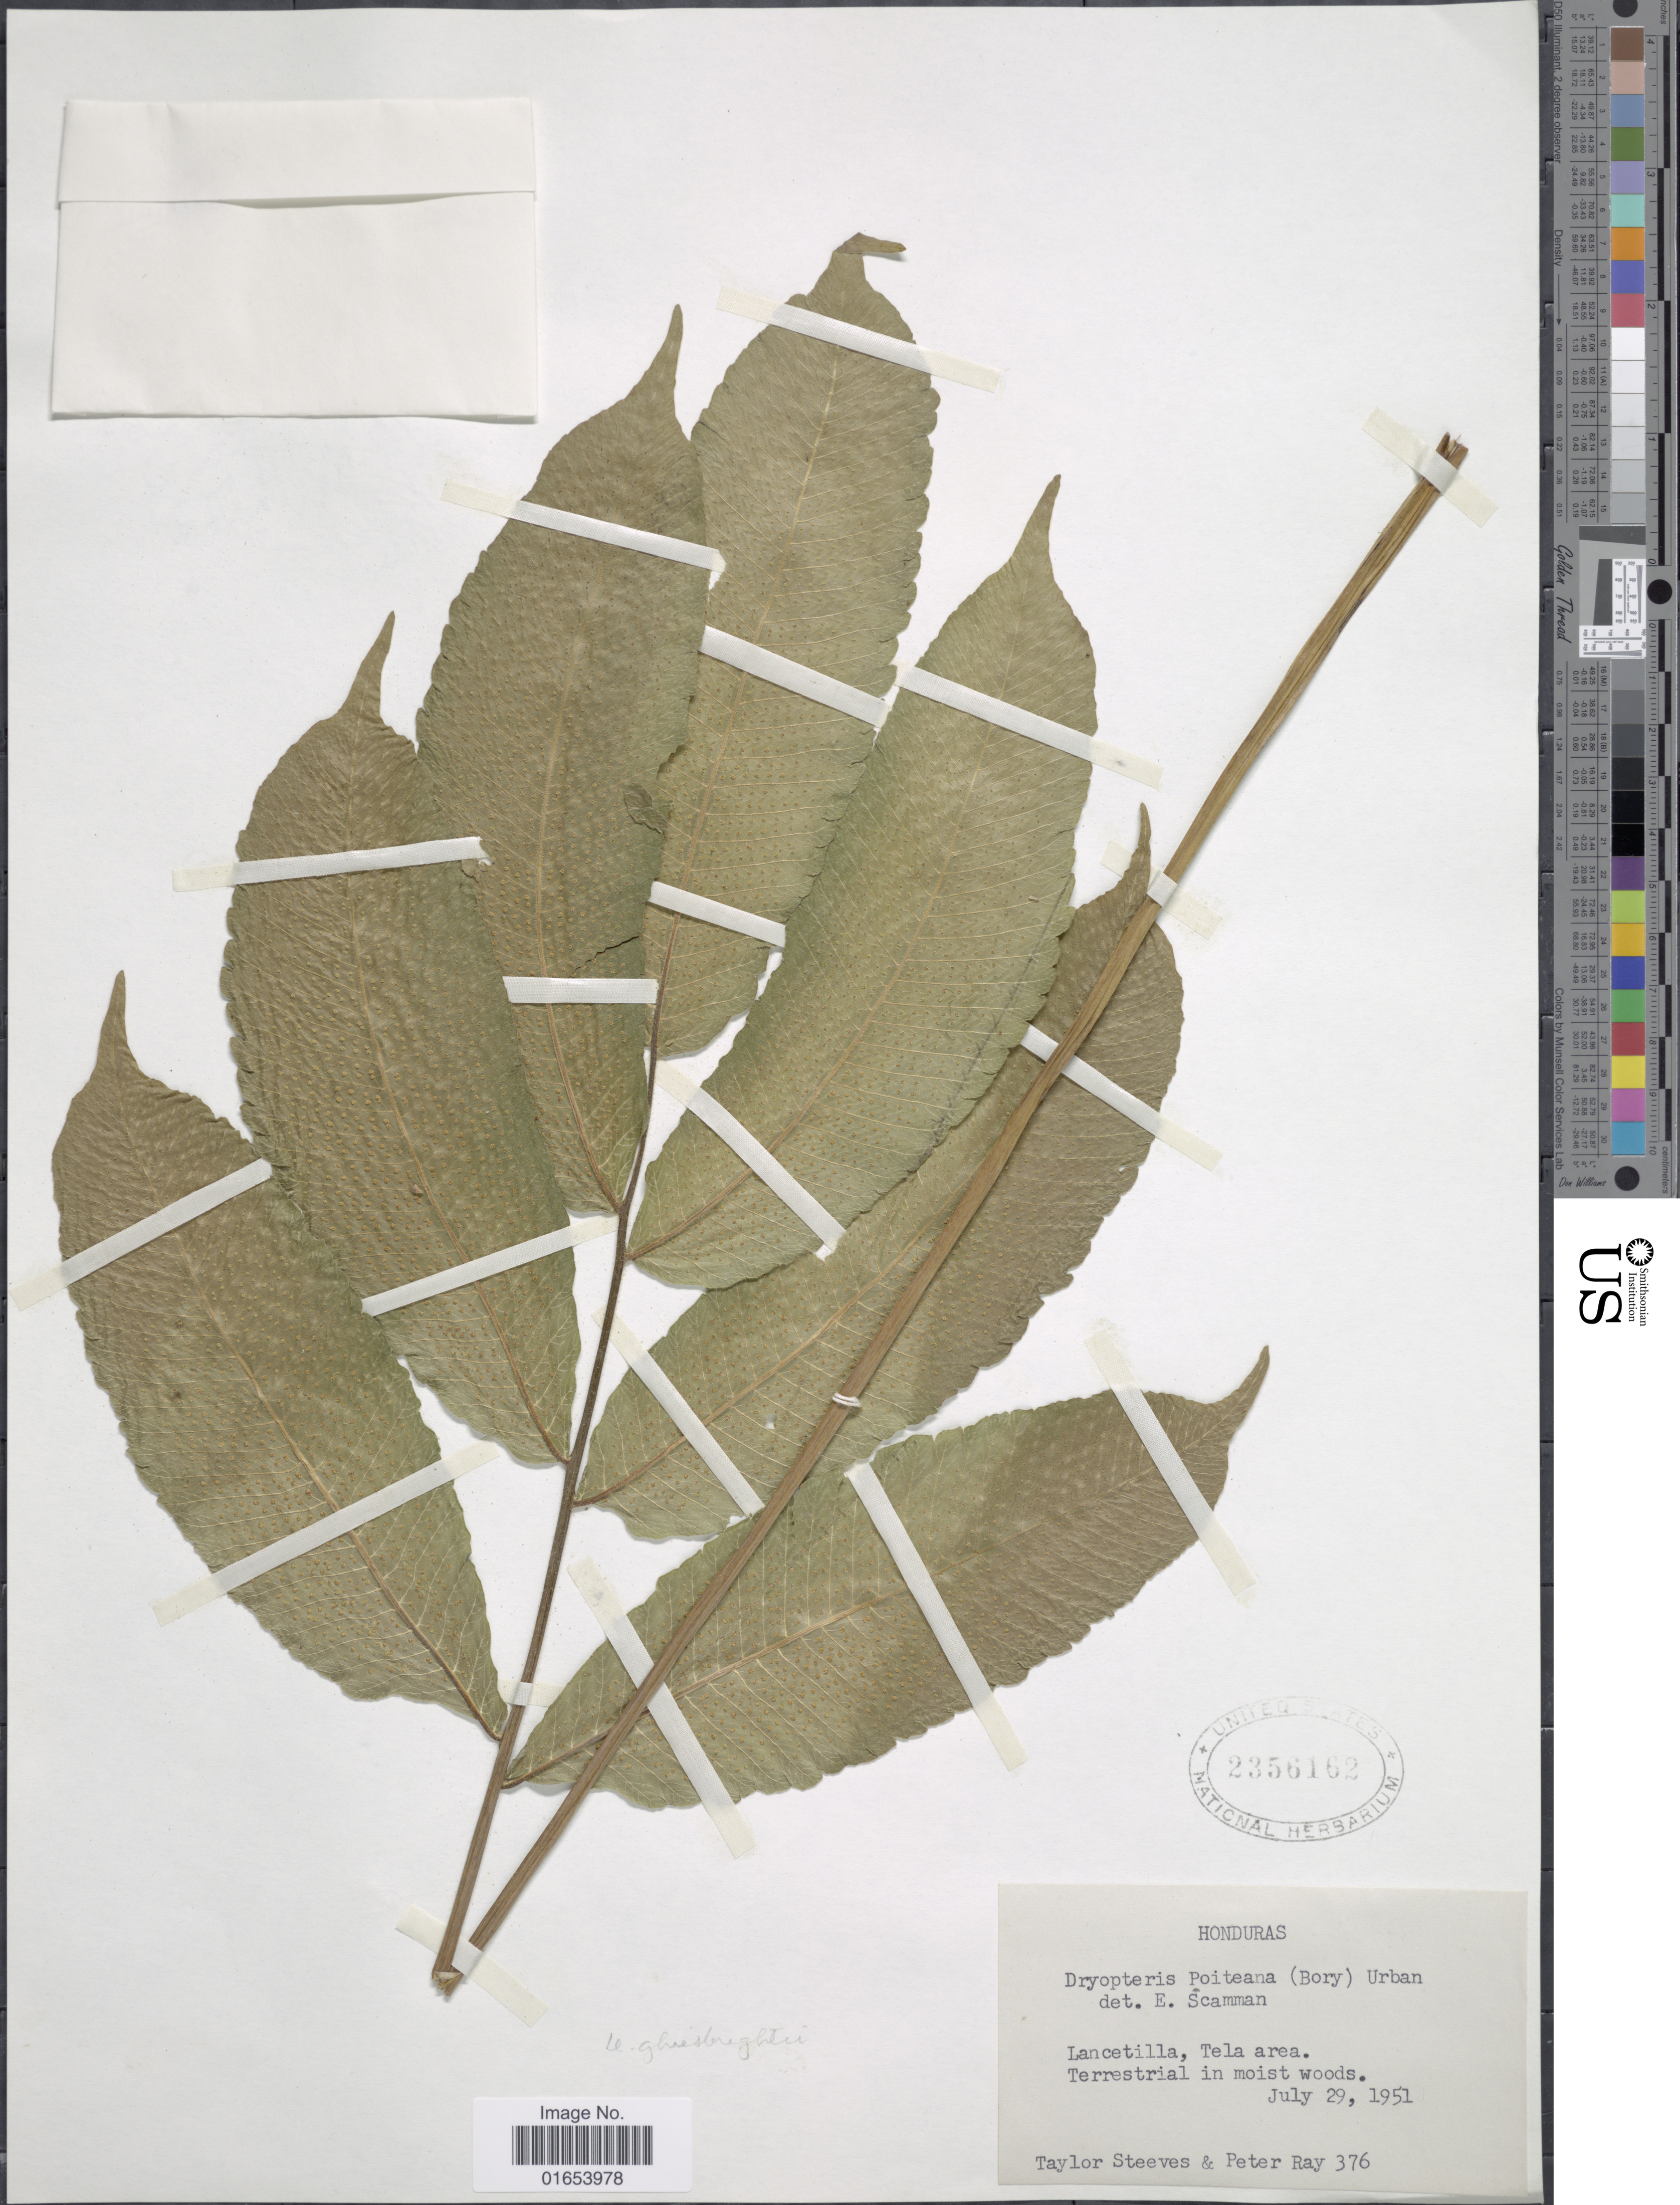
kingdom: Plantae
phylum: Tracheophyta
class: Polypodiopsida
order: Polypodiales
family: Thelypteridaceae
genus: Goniopteris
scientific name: Goniopteris ghiesbreghtii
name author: (Linden) J. Sm.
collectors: T. Steeves & P. Ray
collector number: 376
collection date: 1951-07-29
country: Honduras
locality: Lancetilla, Tela area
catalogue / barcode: US 2356162